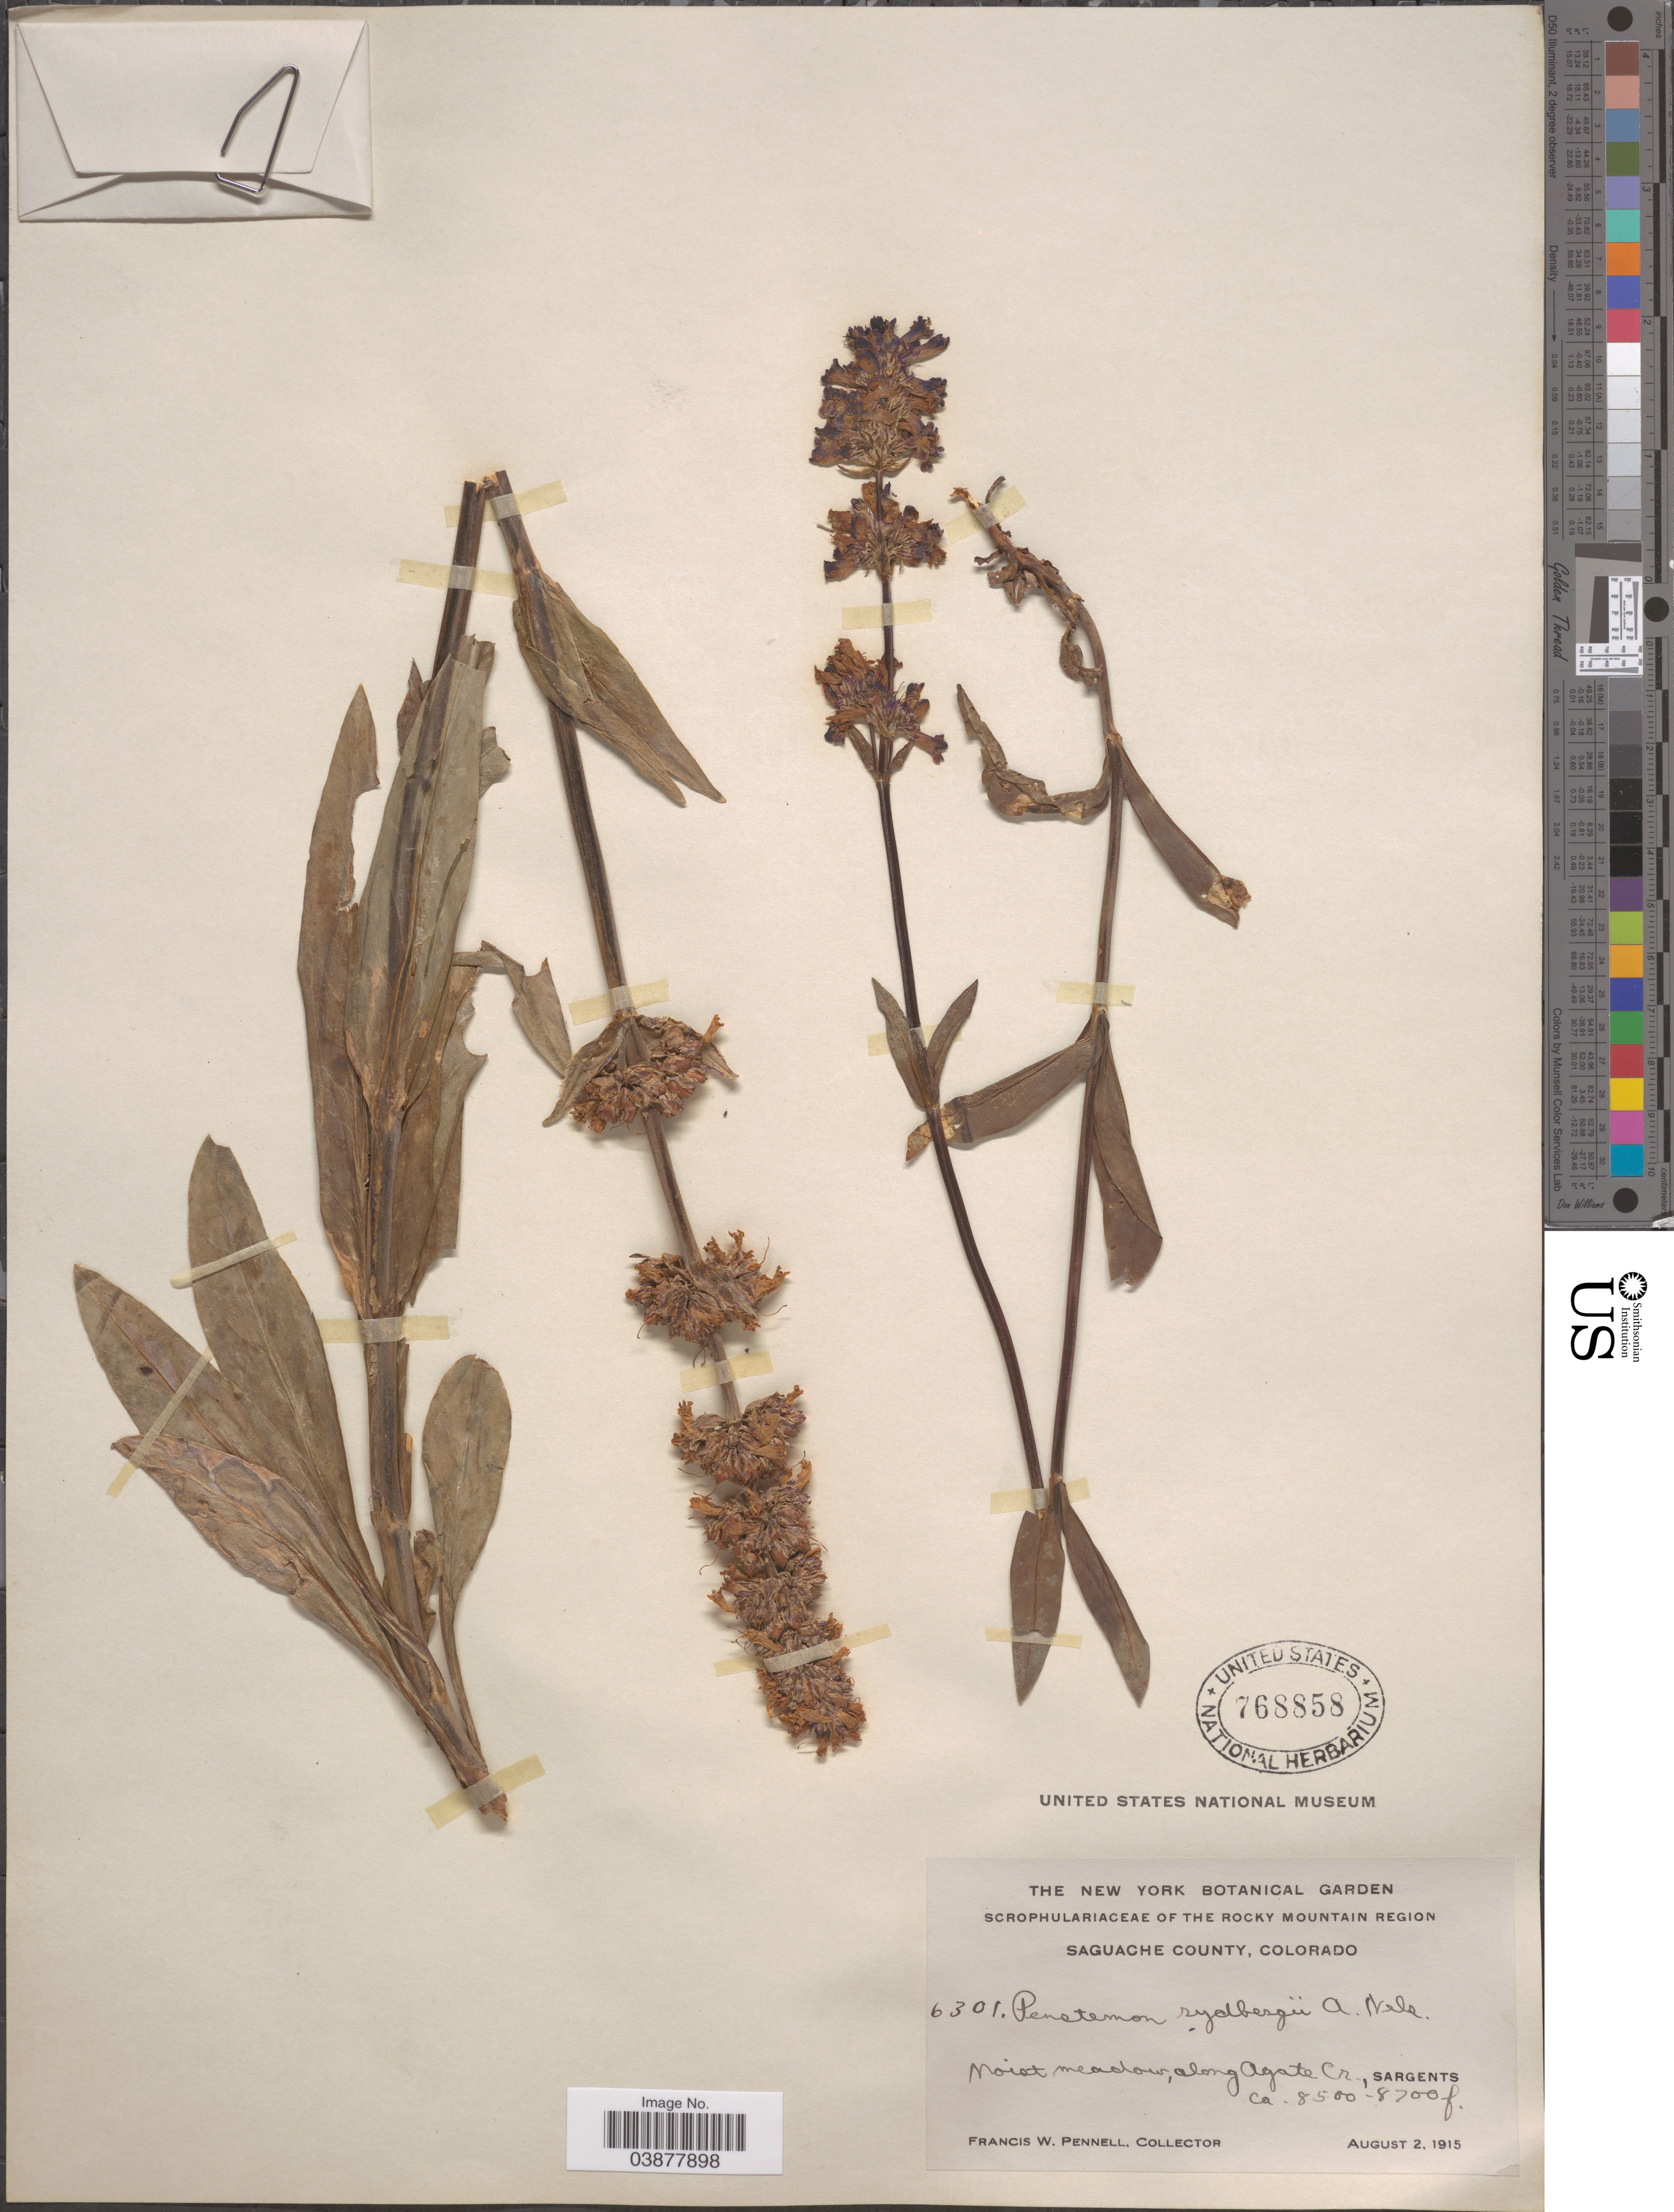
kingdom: Plantae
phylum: Tracheophyta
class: Magnoliopsida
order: Lamiales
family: Plantaginaceae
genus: Penstemon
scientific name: Penstemon rydbergii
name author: A. Nelson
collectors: F. W. Pennell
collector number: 6301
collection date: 1915-08-02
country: United States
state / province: Colorado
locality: The Rocky Mountain Region. Saguache County. Moist meadow, along Agate Cr., Sargents.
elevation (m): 2591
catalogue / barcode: US 768858